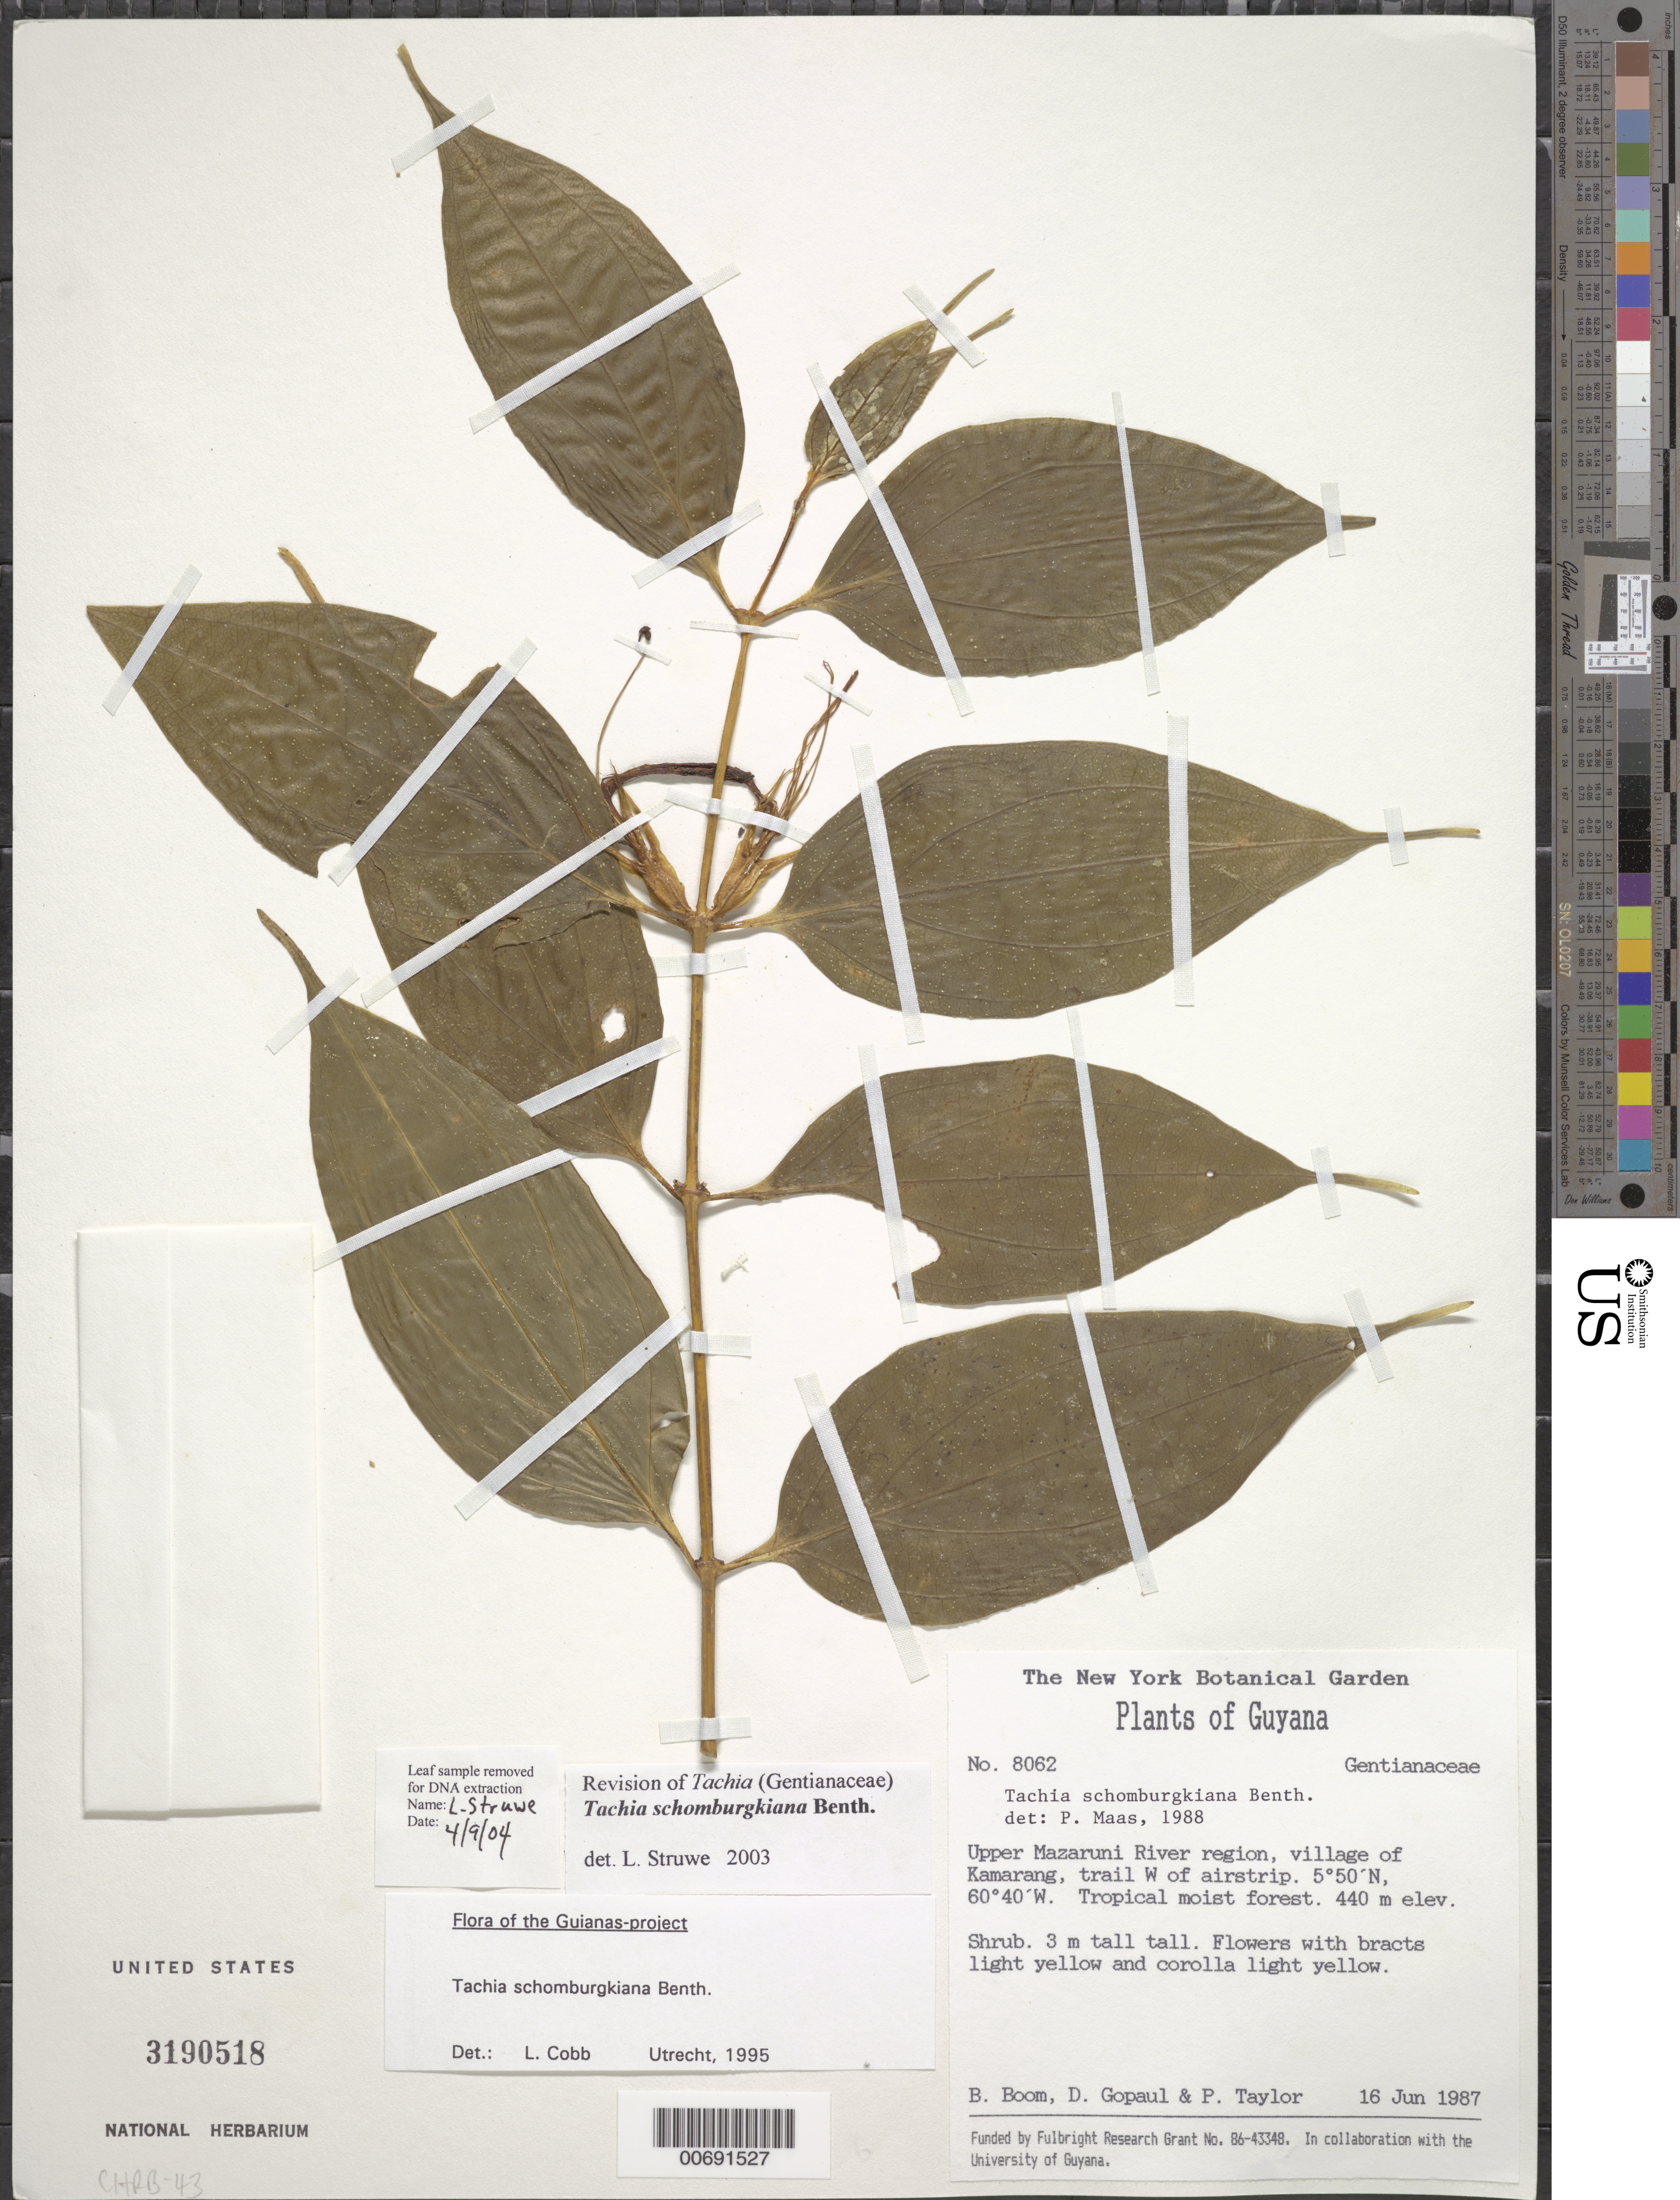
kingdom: Plantae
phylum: Tracheophyta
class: Magnoliopsida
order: Gentianales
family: Gentianaceae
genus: Tachia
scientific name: Tachia schomburgkiana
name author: Benth.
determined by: Cobb, L.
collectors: B. M. Boom, D. Gopaul & P. Taylor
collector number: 8062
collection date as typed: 16-Jun-87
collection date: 1987-06-16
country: Guyana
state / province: Cuyuni-Mazaruni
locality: Kamarang, upper Mazaruni R., trail W of airstrip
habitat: Tropical moist forest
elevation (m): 440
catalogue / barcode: US 3190518